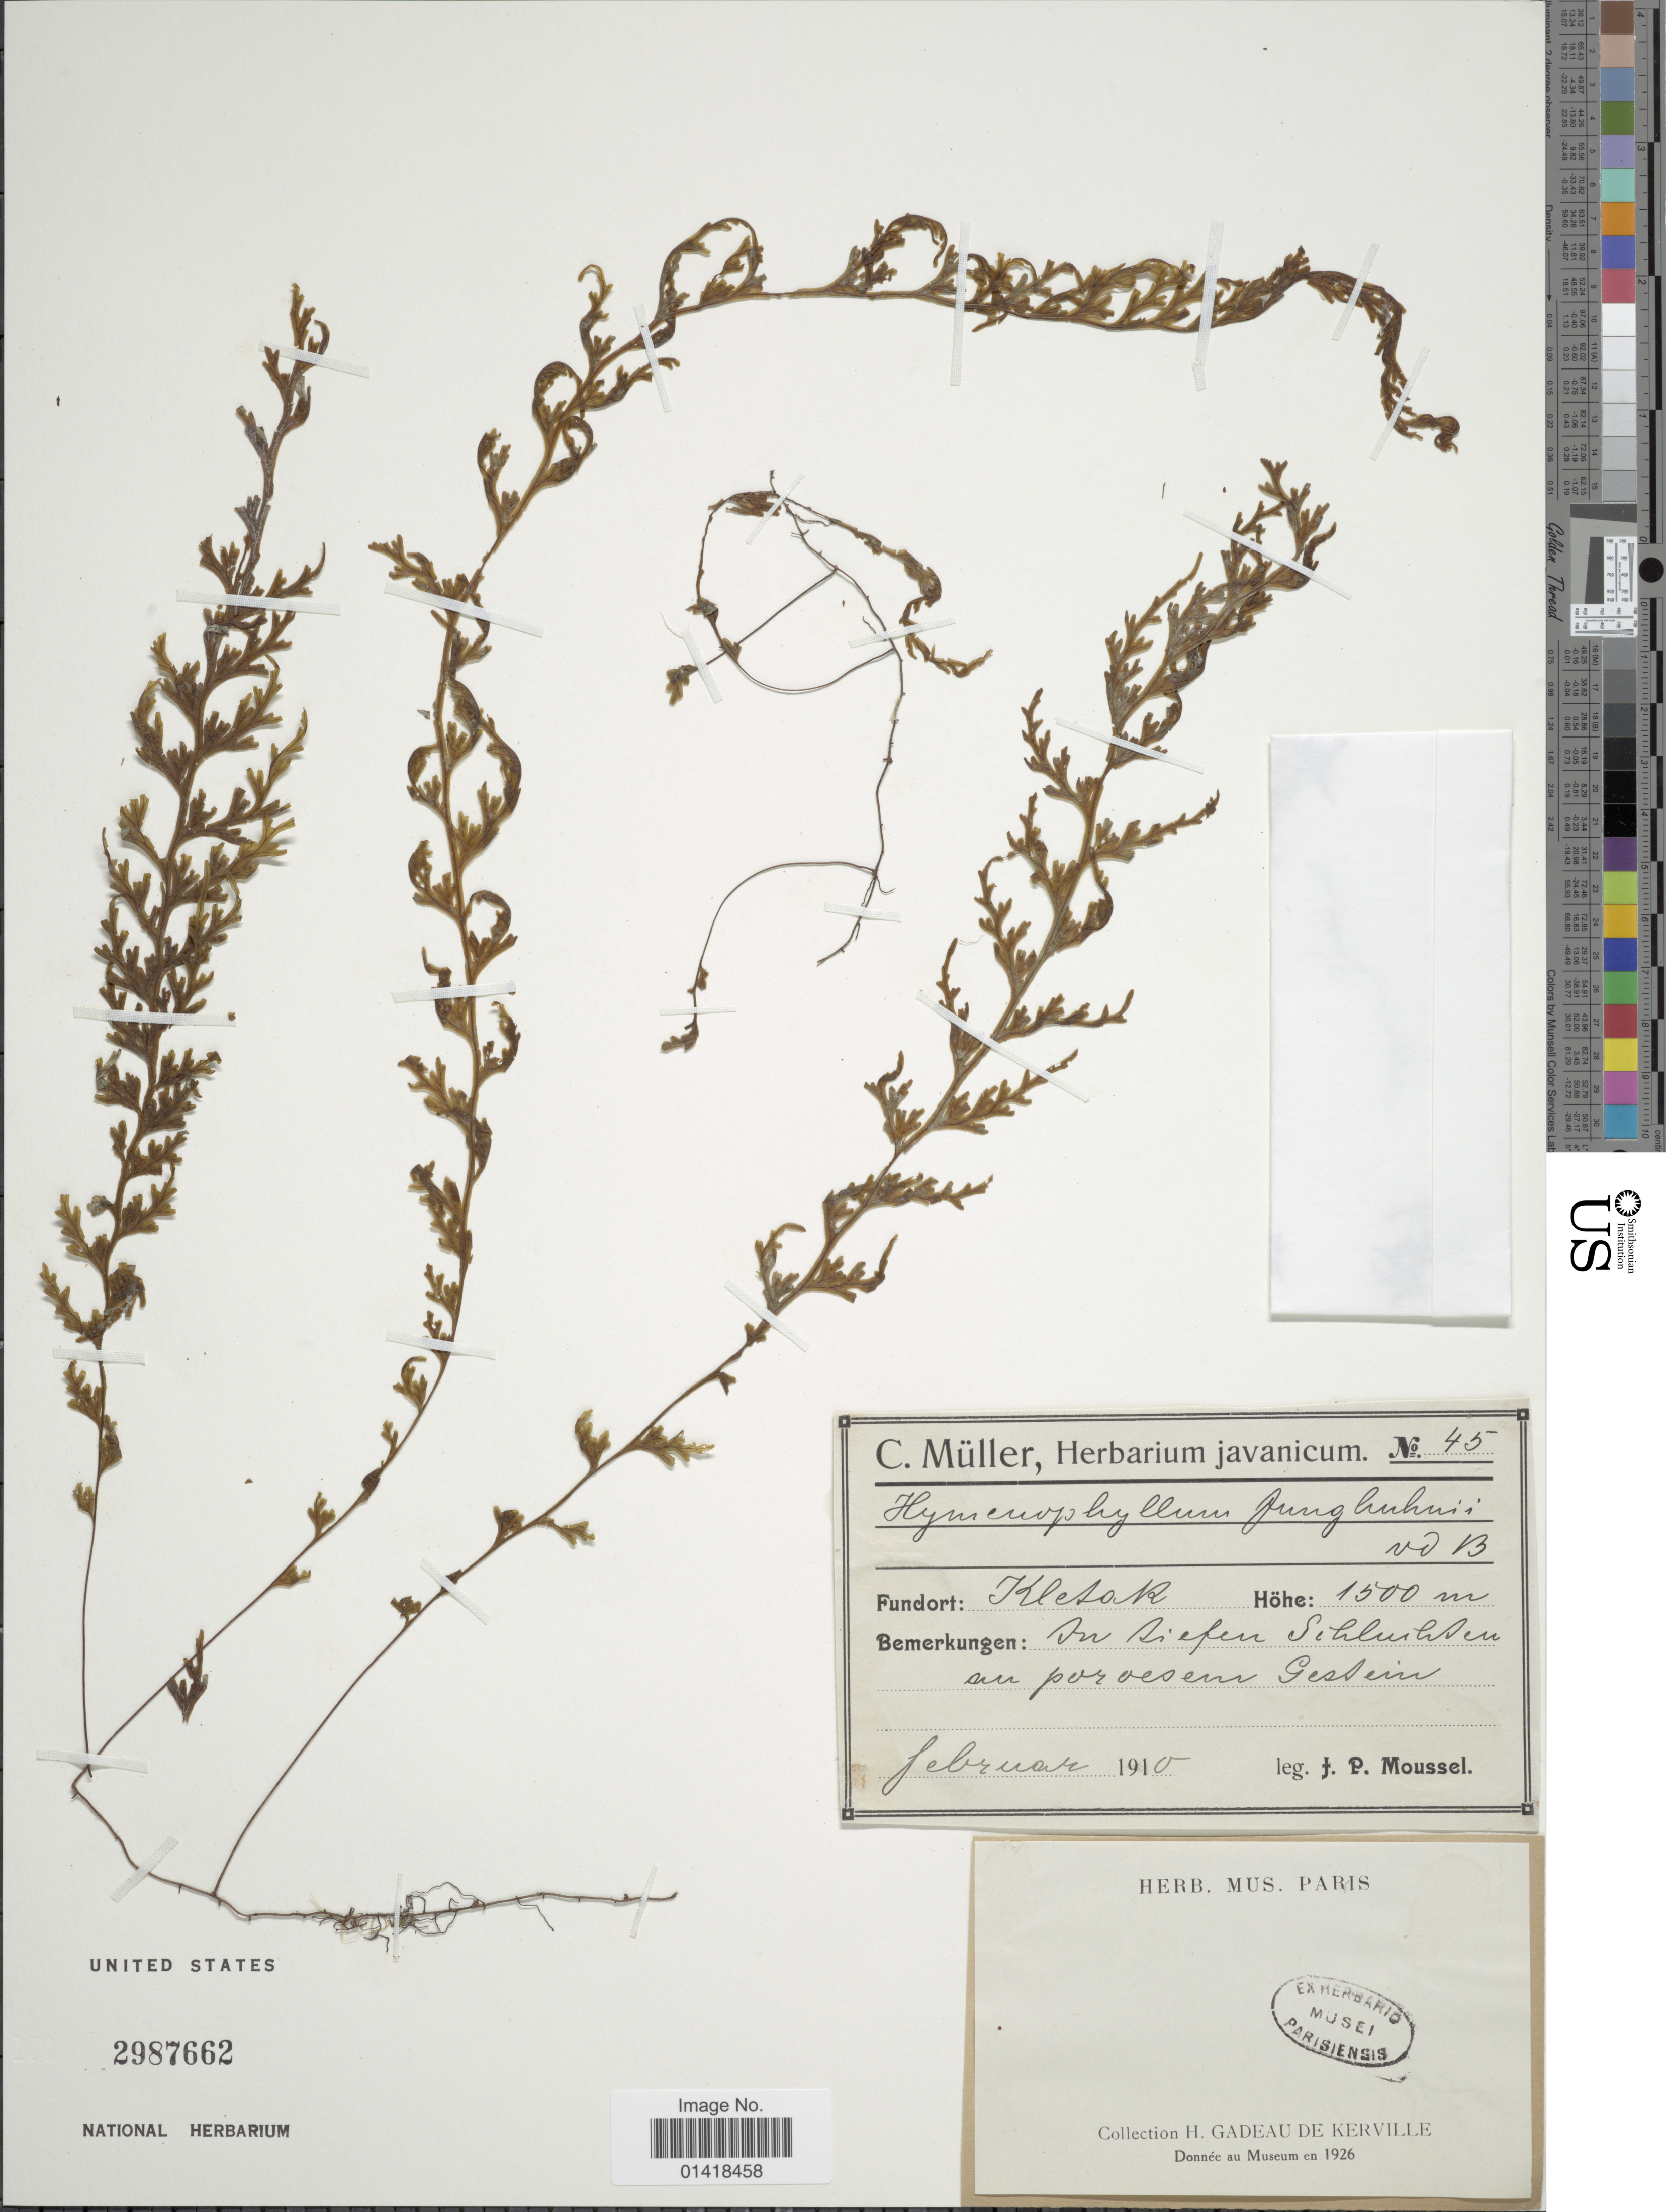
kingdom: Plantae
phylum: Tracheophyta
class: Polypodiopsida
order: Hymenophyllales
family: Hymenophyllaceae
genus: Hymenophyllum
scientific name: Hymenophyllum junghuhnii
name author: Bosch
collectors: J. Mousset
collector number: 45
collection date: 1910-02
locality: Klekar, In Siefen Sithuislen su prooesen Gestein [interpreted]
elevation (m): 1500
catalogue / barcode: US 3897662